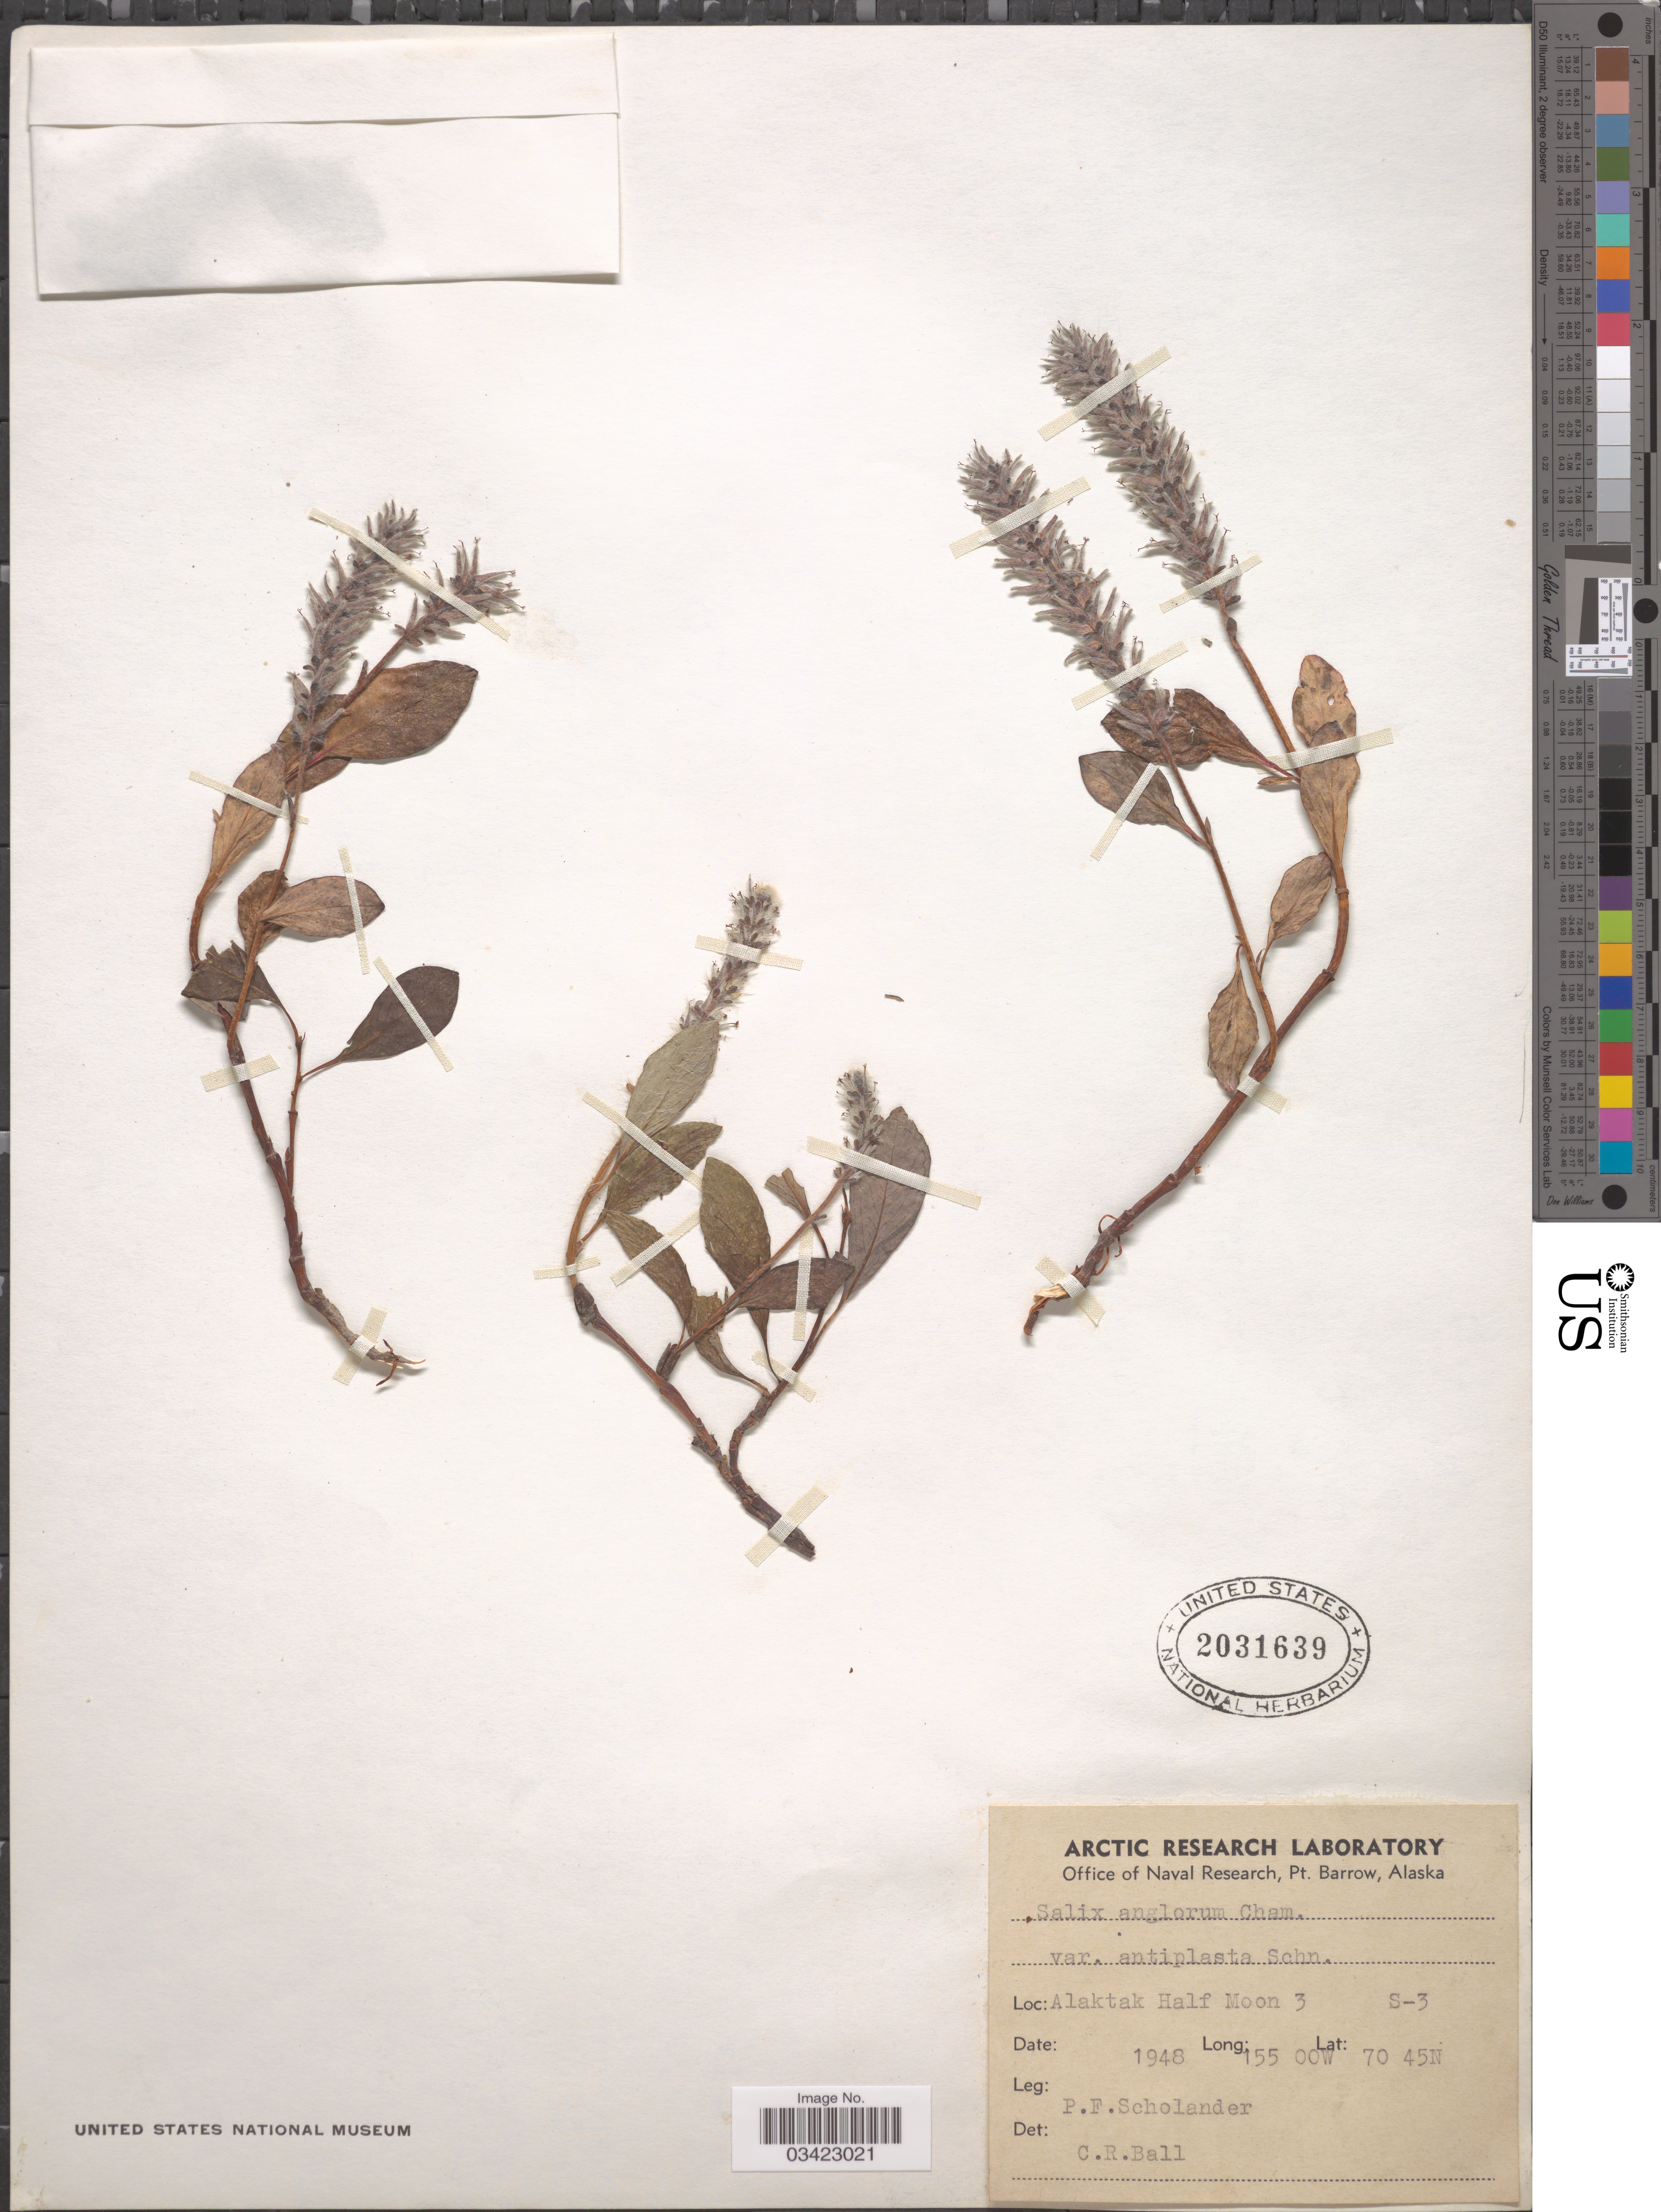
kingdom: Plantae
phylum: Tracheophyta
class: Magnoliopsida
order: Malpighiales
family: Salicaceae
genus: Salix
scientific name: Salix anglorum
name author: Cham.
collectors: P. Scholander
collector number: S-3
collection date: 1948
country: United States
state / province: Alaska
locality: Alaktak Half Moon 3.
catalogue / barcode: US 2031639